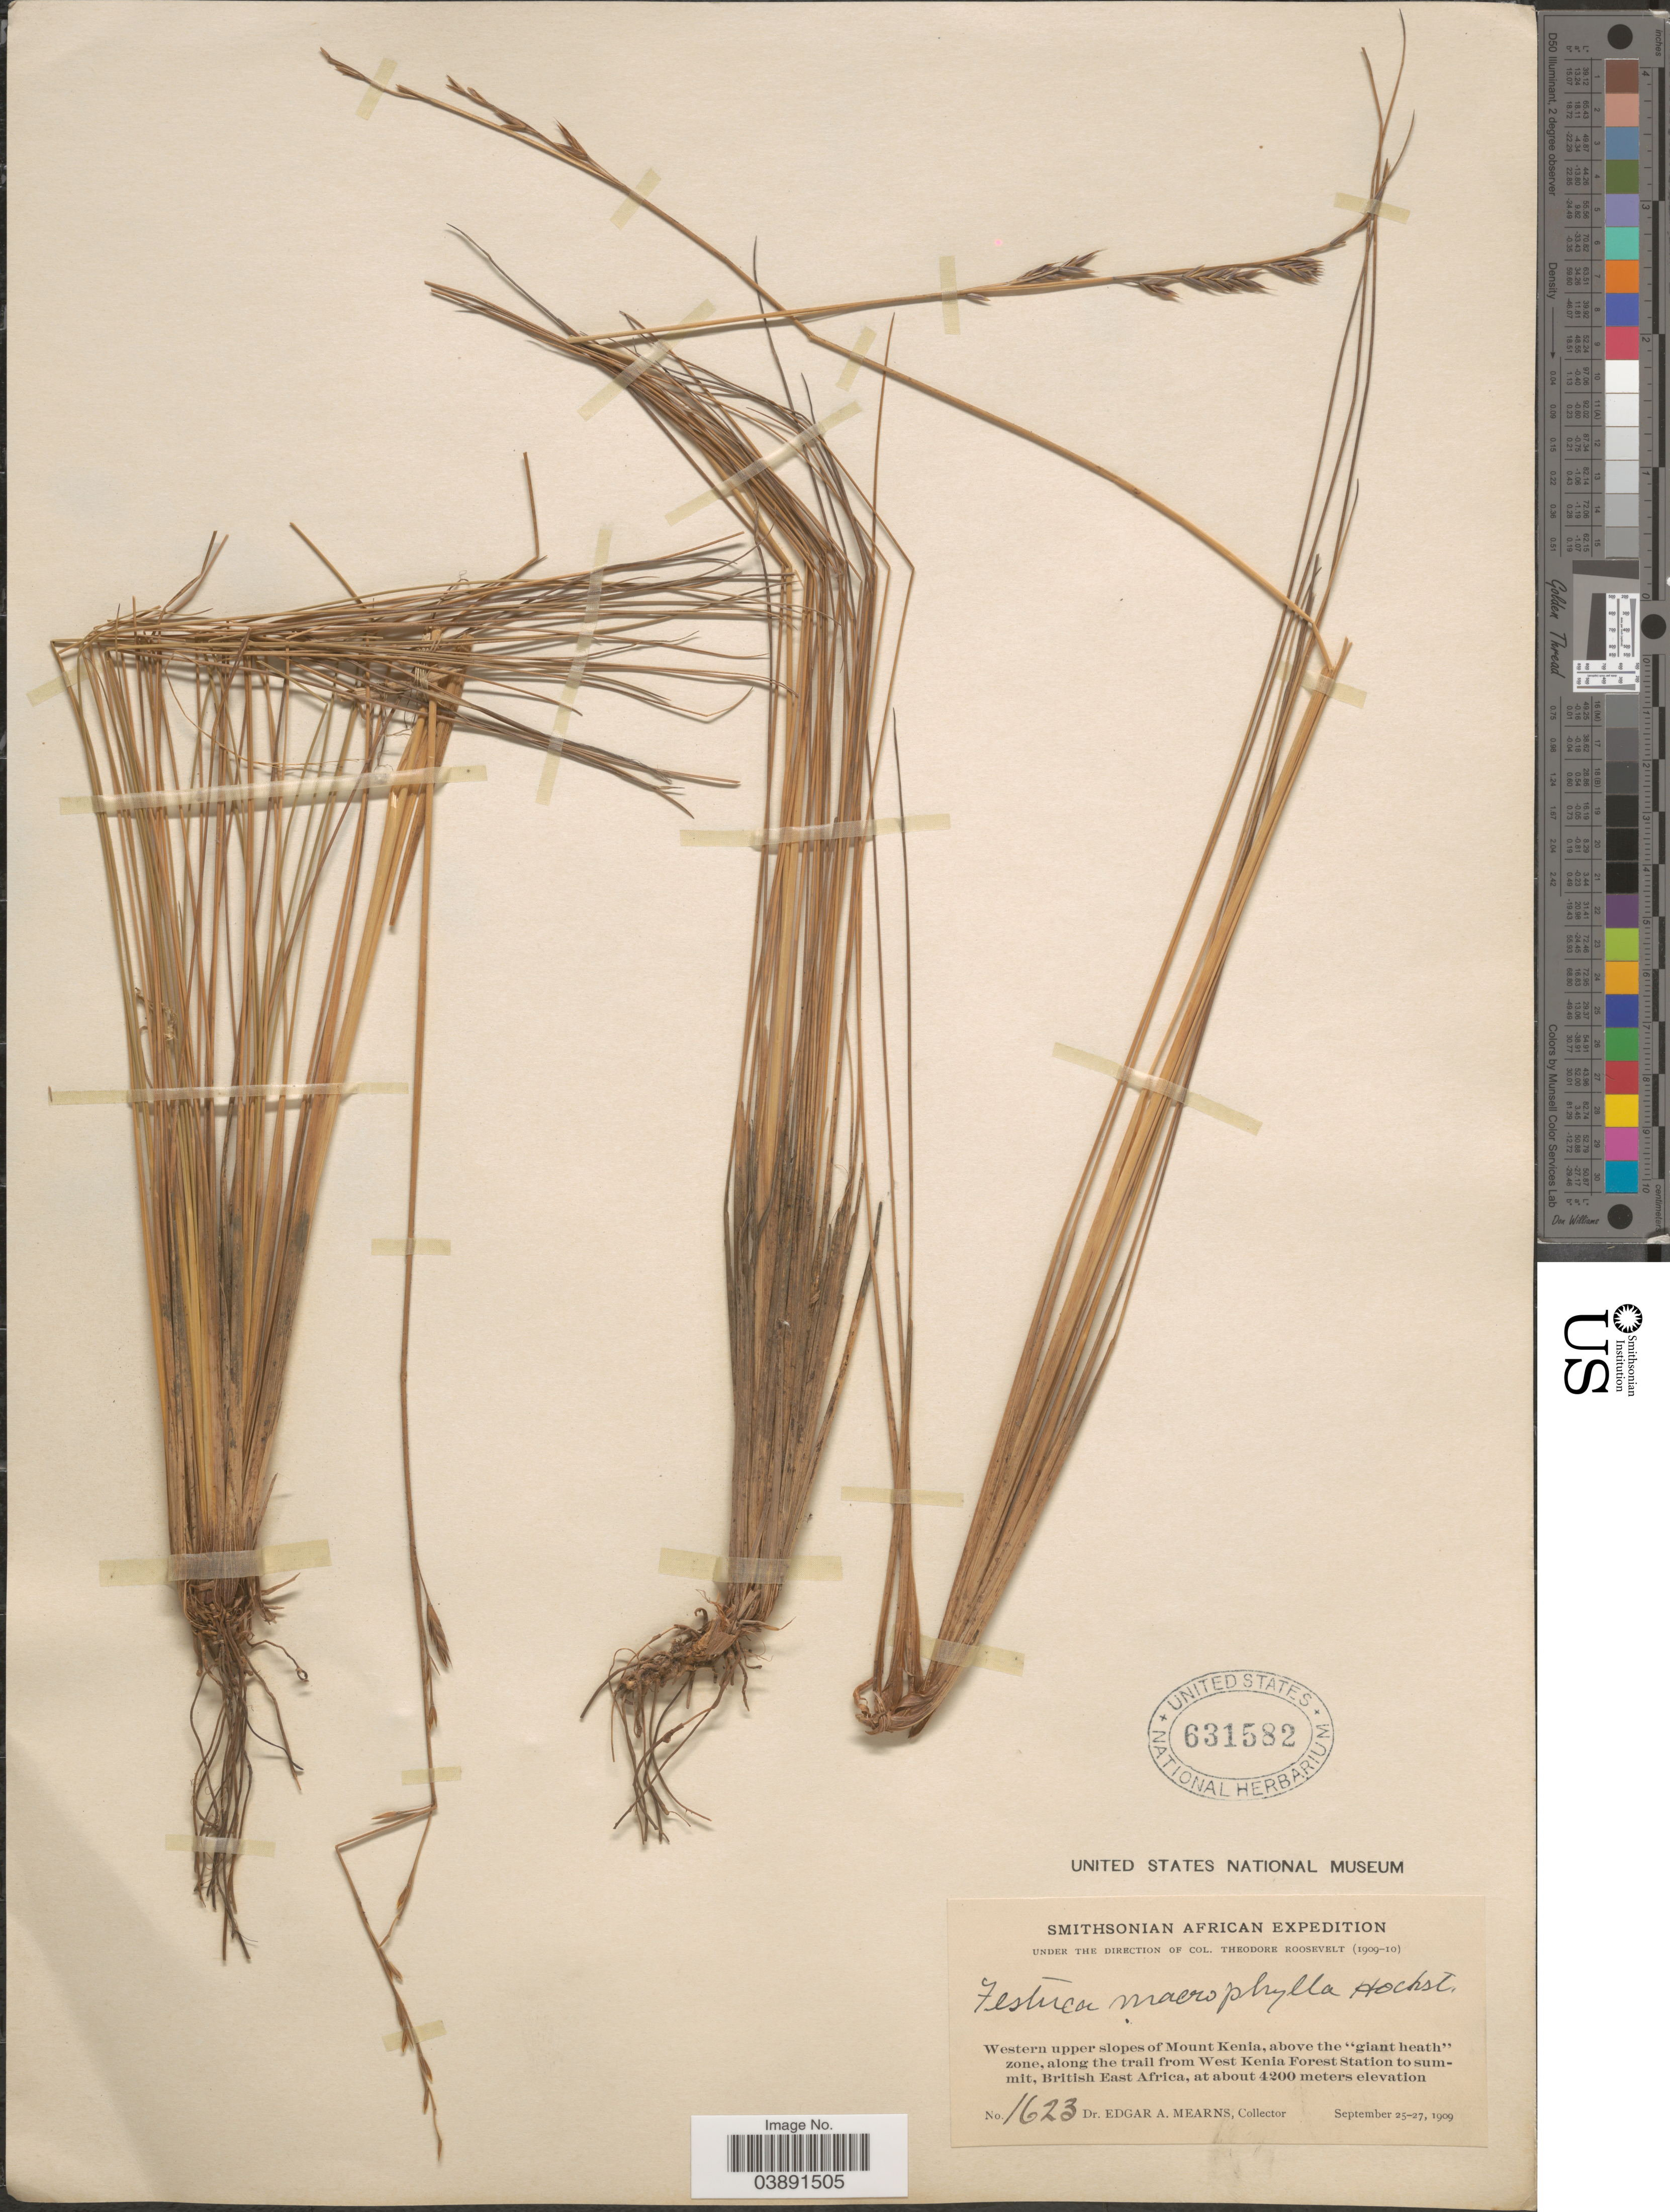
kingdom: Plantae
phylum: Tracheophyta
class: Liliopsida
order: Poales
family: Poaceae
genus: Festuca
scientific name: Festuca macrophylla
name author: Hochst. ex A. Rich.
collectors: E. A. Mearns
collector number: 1623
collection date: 1909-09-25/1909-09-27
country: Kenya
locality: Western upper slopes of Mount Kenia, above the "giant heath" zone, along the trail from West Kenia Forest Station to summit, British East Africa.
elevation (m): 4200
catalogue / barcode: US 631582